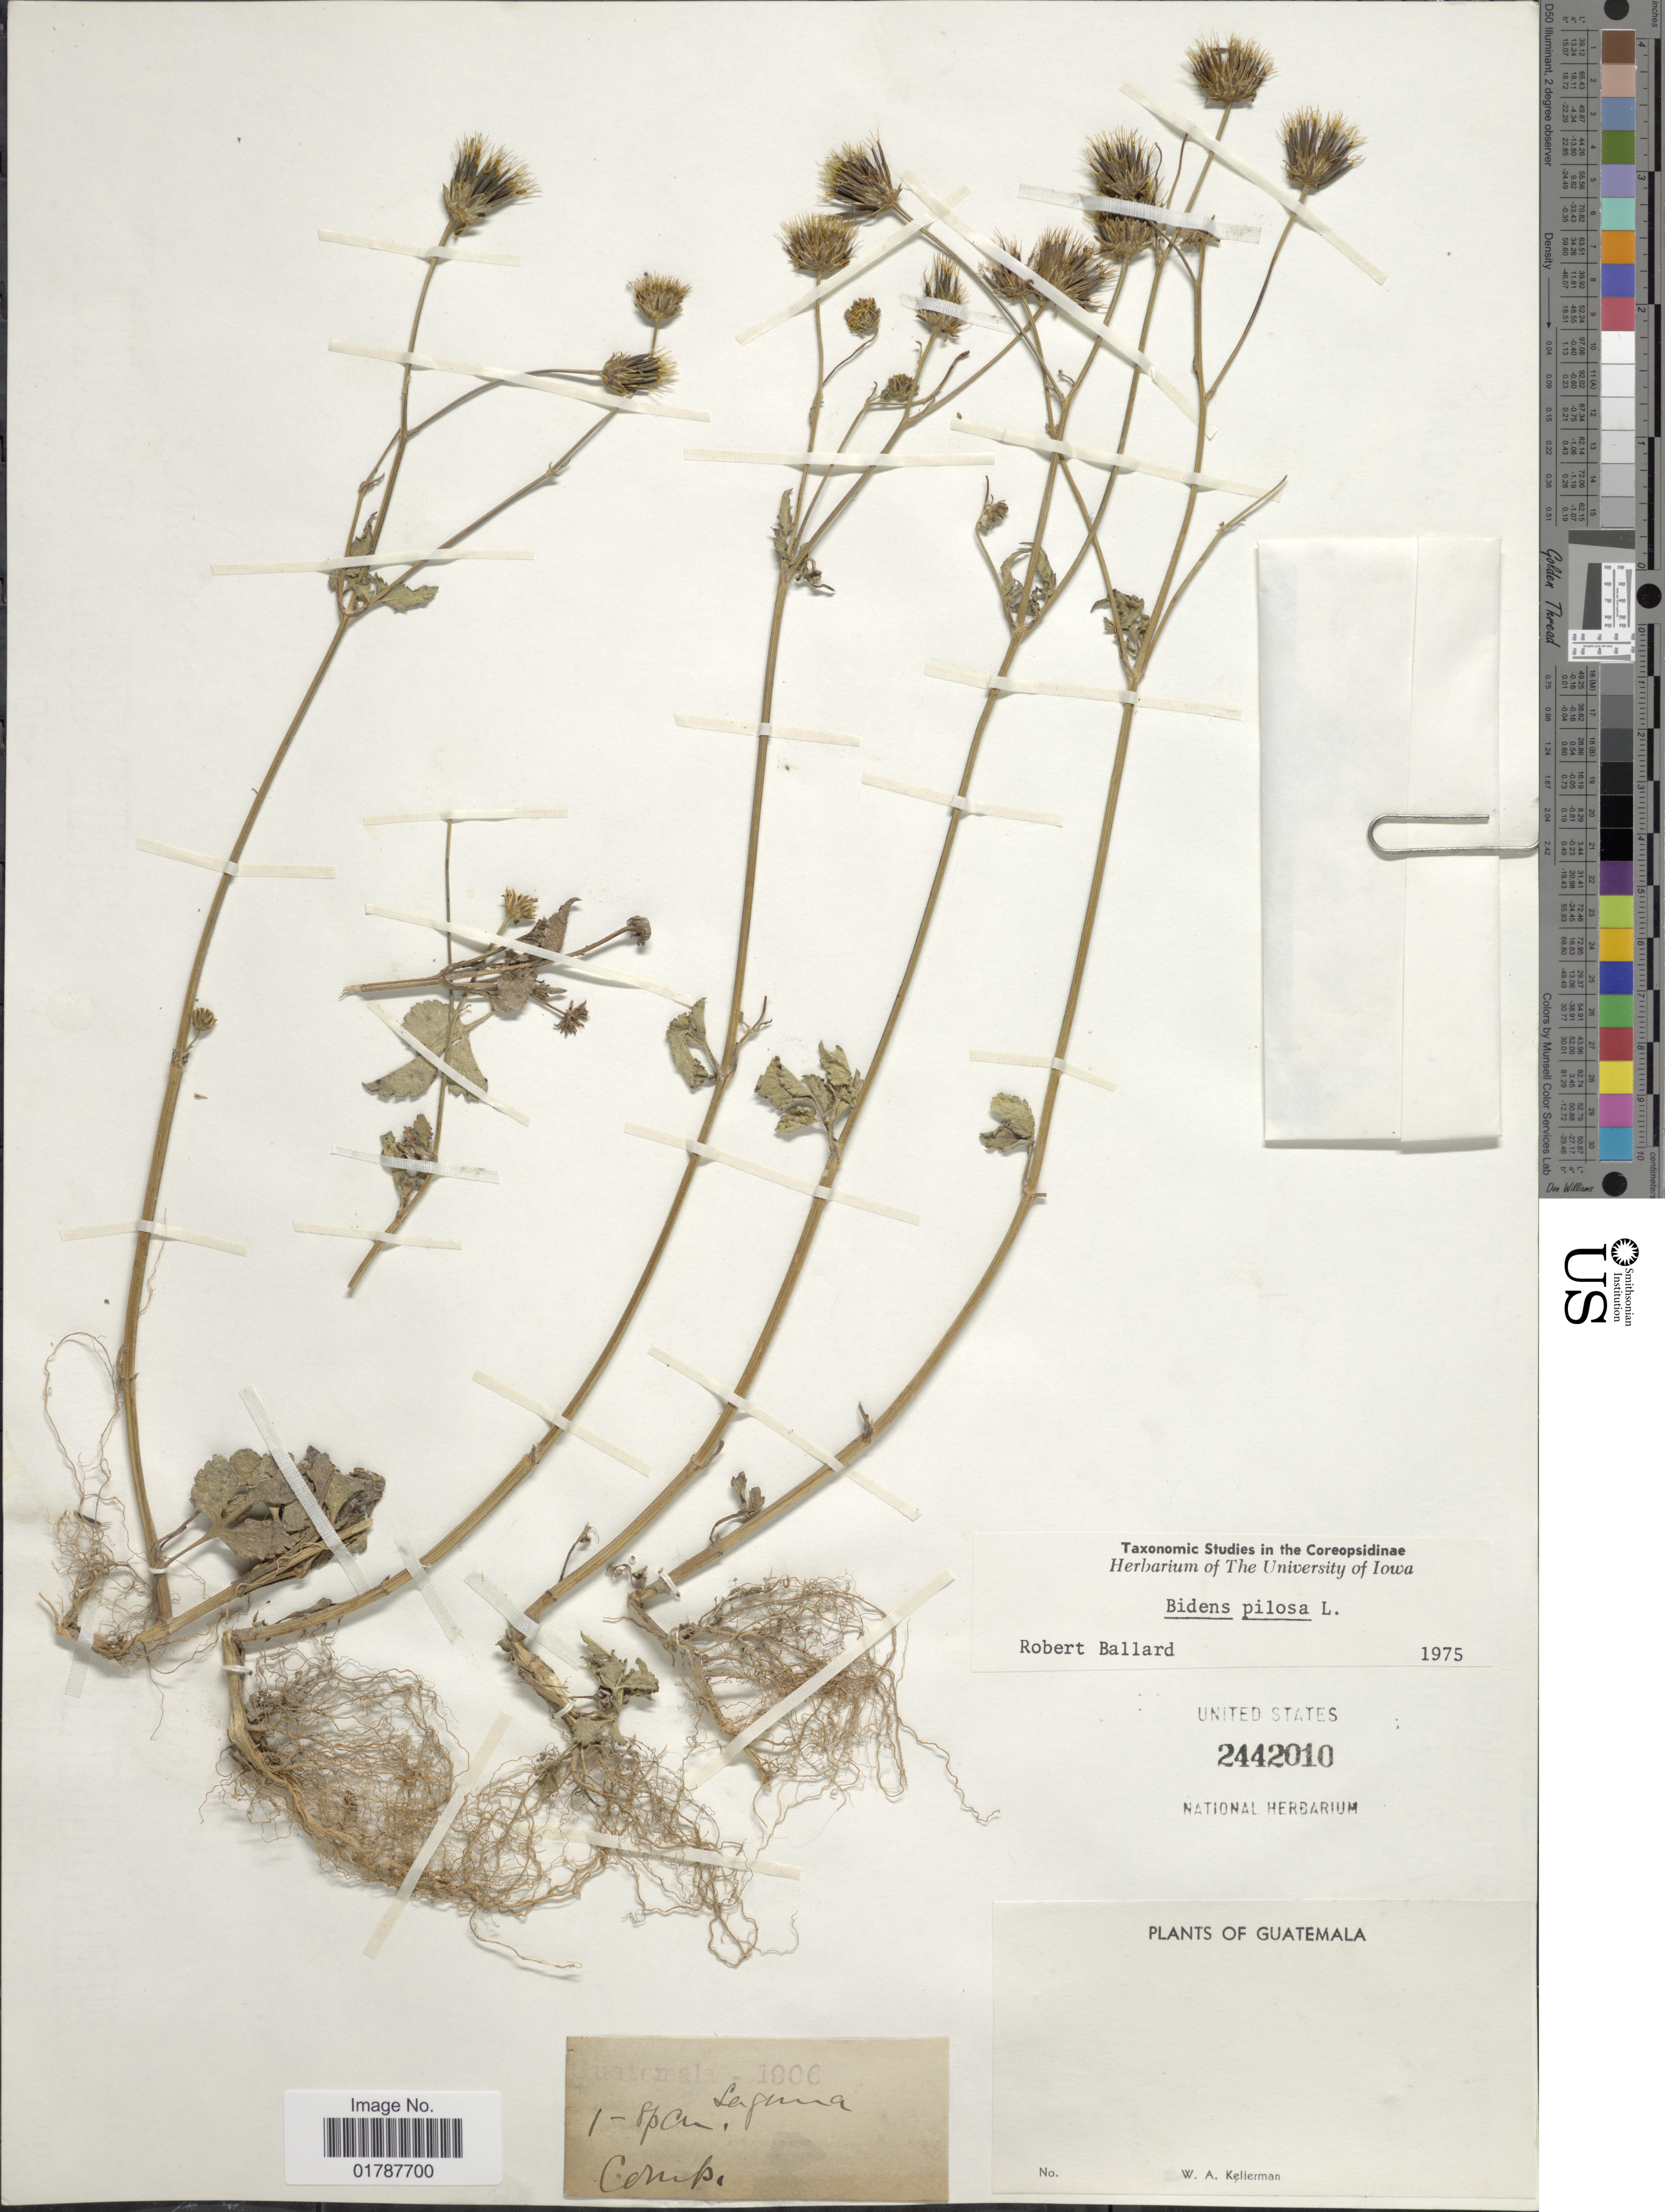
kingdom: Plantae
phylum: Tracheophyta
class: Magnoliopsida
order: Asterales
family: Asteraceae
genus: Bidens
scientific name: Bidens pilosa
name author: L.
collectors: W. Kellerman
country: Guatemala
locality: La Puna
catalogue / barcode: US 2442010